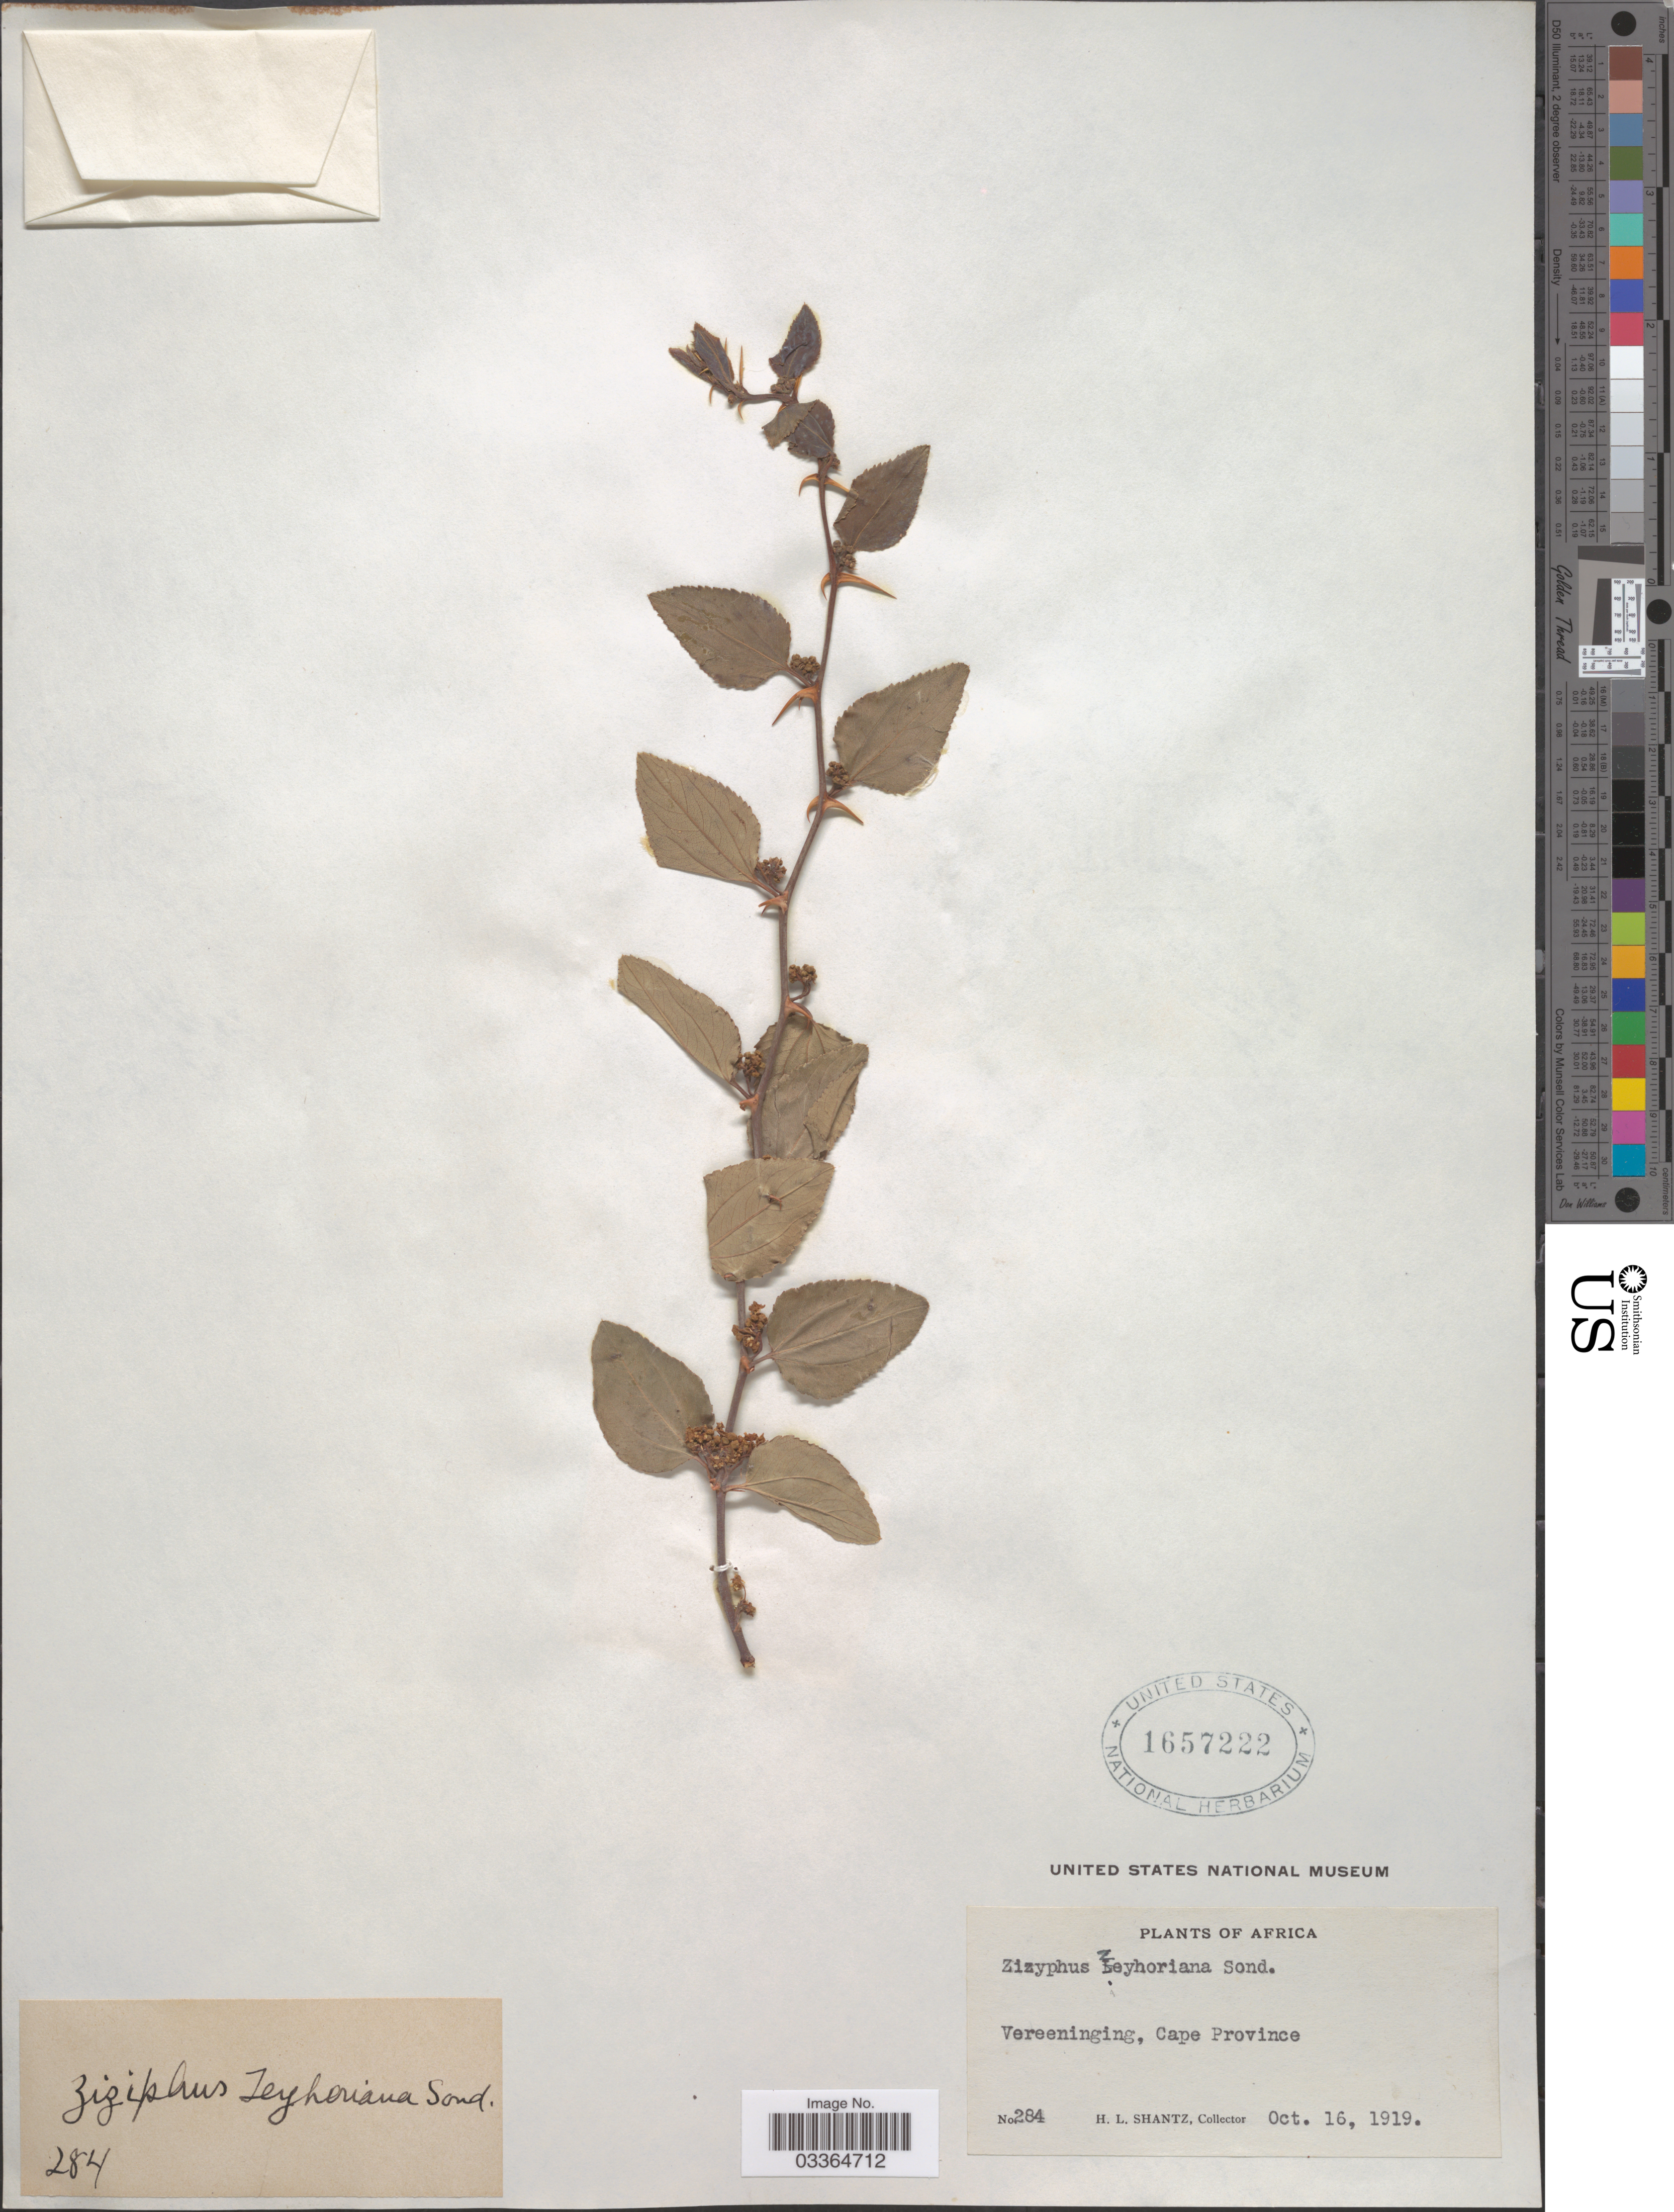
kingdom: Plantae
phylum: Tracheophyta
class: Magnoliopsida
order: Rosales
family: Rhamnaceae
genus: Ziziphus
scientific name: Ziziphus zeyheriana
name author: Sond.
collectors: H. Shantz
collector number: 284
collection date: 1919-10-16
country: South Africa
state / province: Gauteng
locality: Vereeninging.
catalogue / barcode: US 1657222